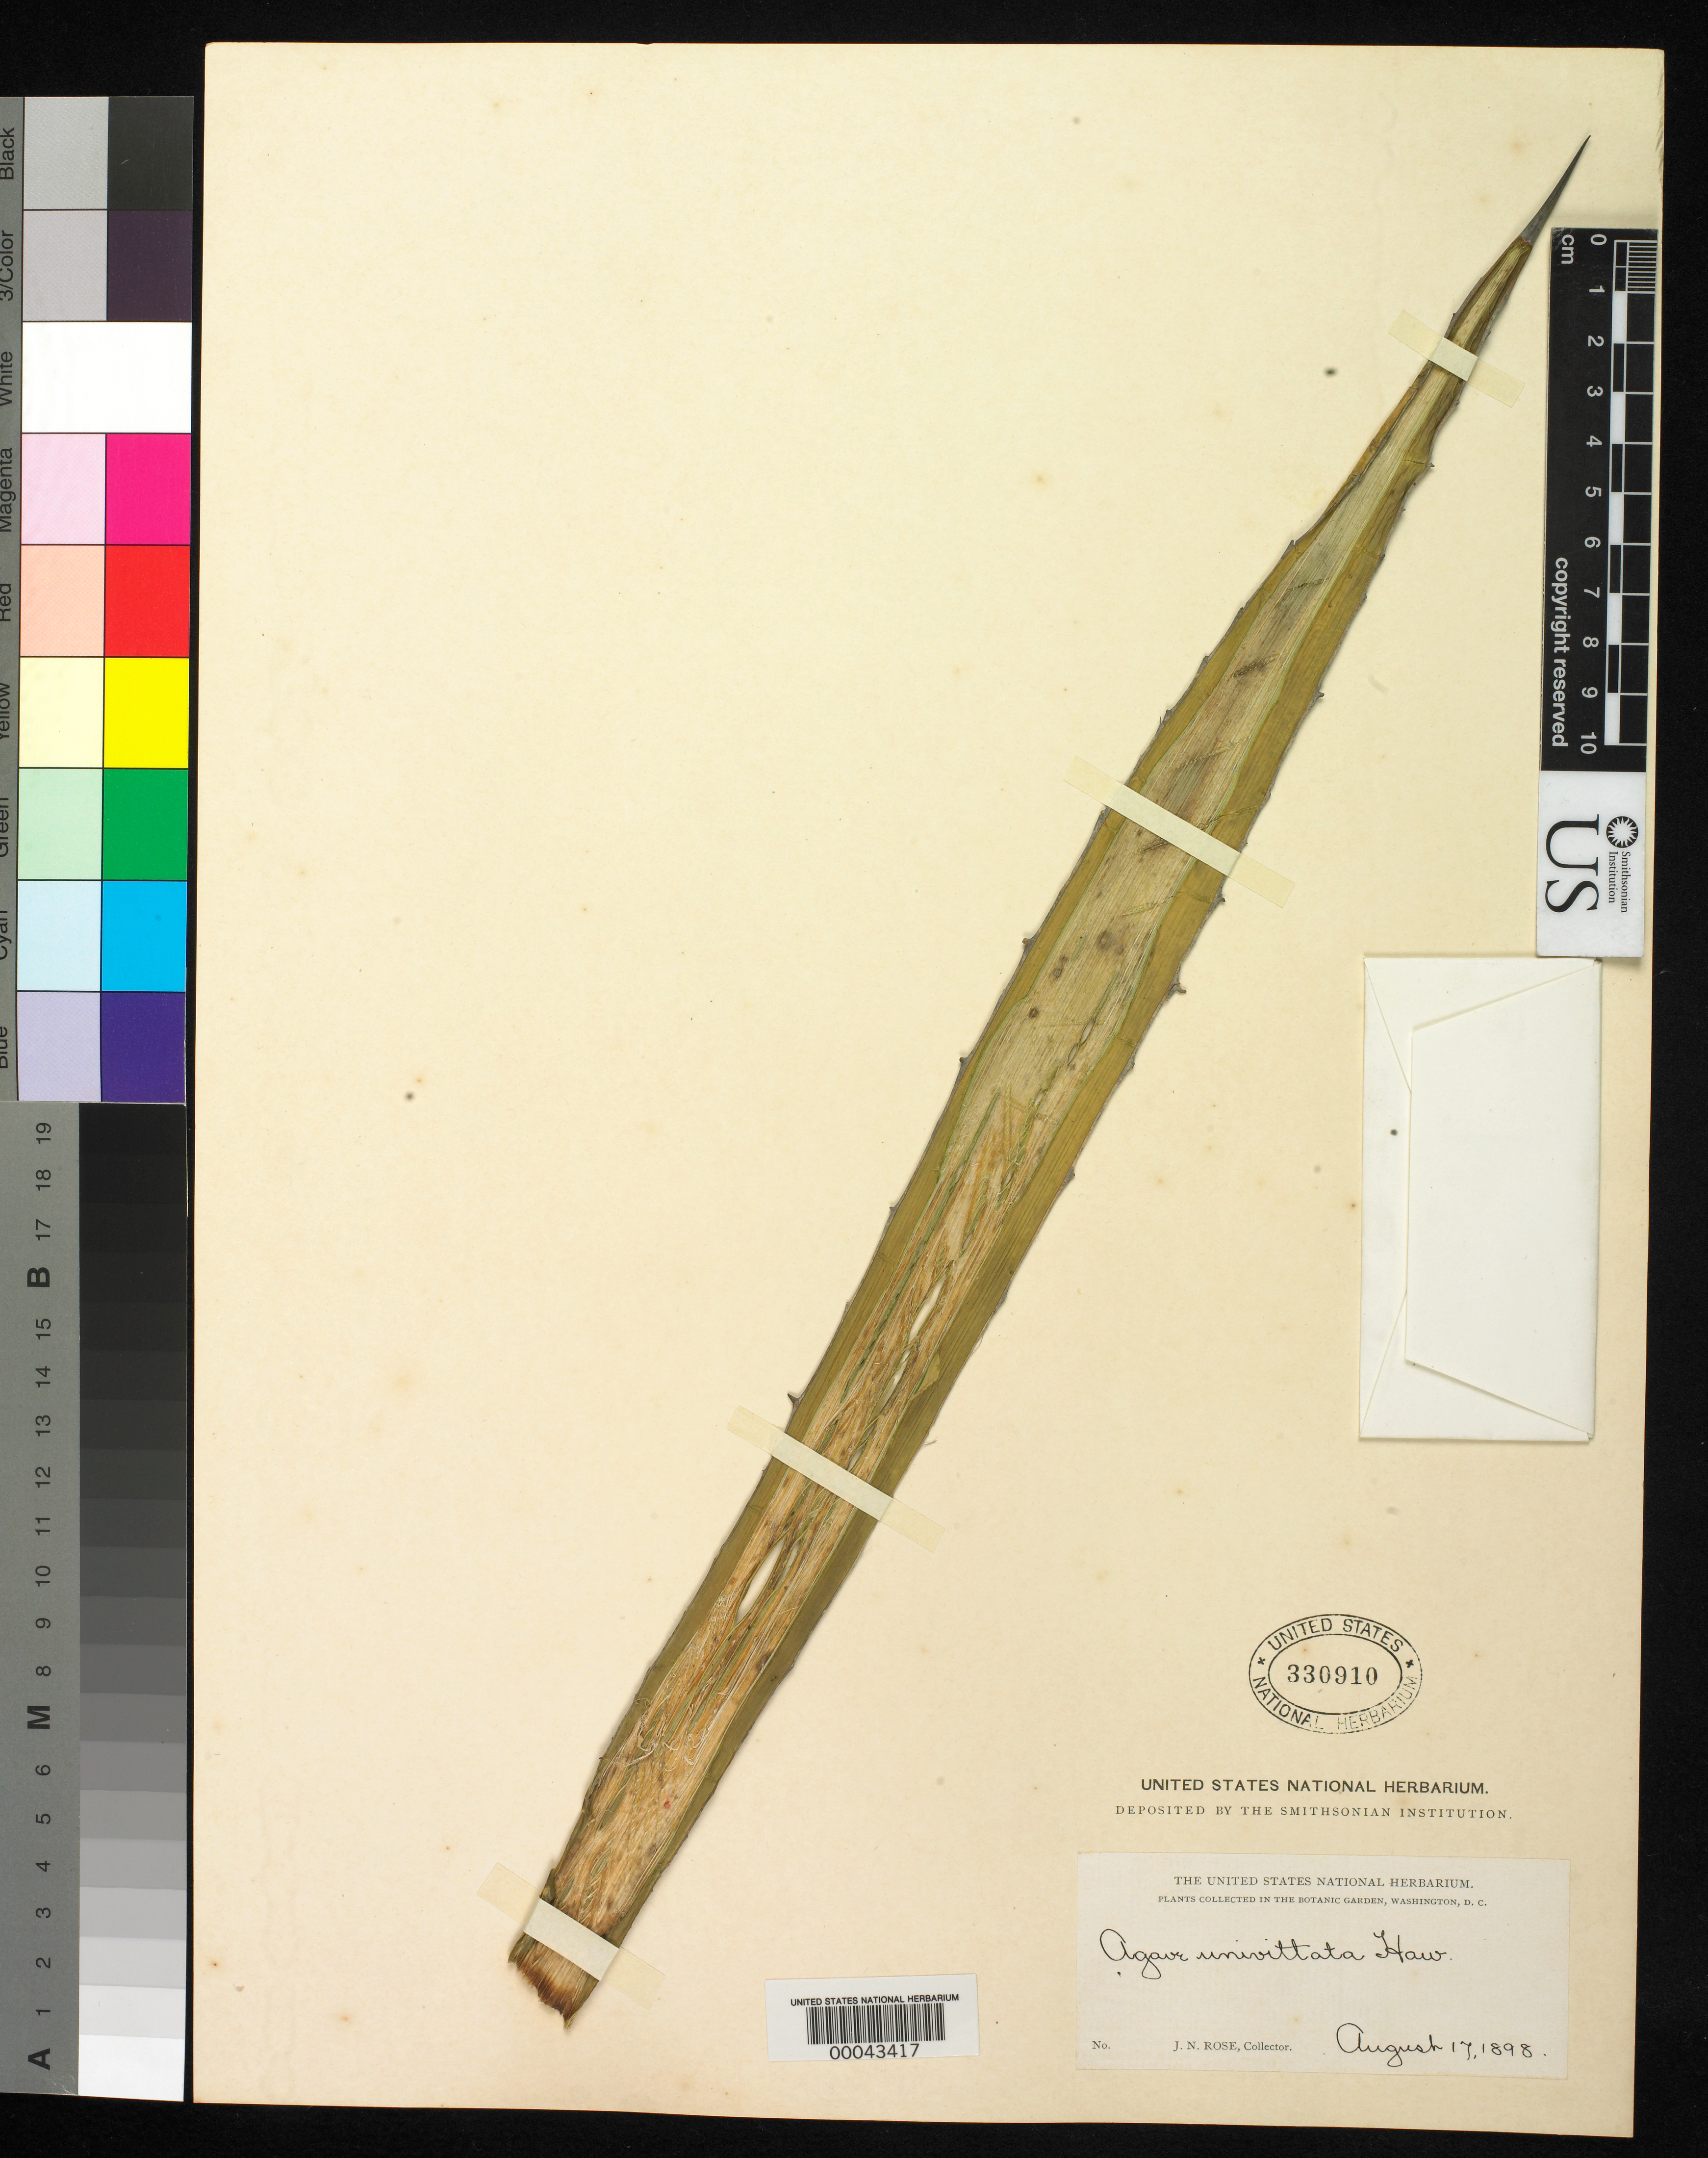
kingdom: Plantae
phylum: Tracheophyta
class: Liliopsida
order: Asparagales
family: Asparagaceae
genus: Agave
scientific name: Agave univittata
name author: Haw.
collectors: J. N. Rose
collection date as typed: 17 Aug 1898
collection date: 1898-08-17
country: United States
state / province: Washington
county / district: Spokane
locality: Spokane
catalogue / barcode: US 330910